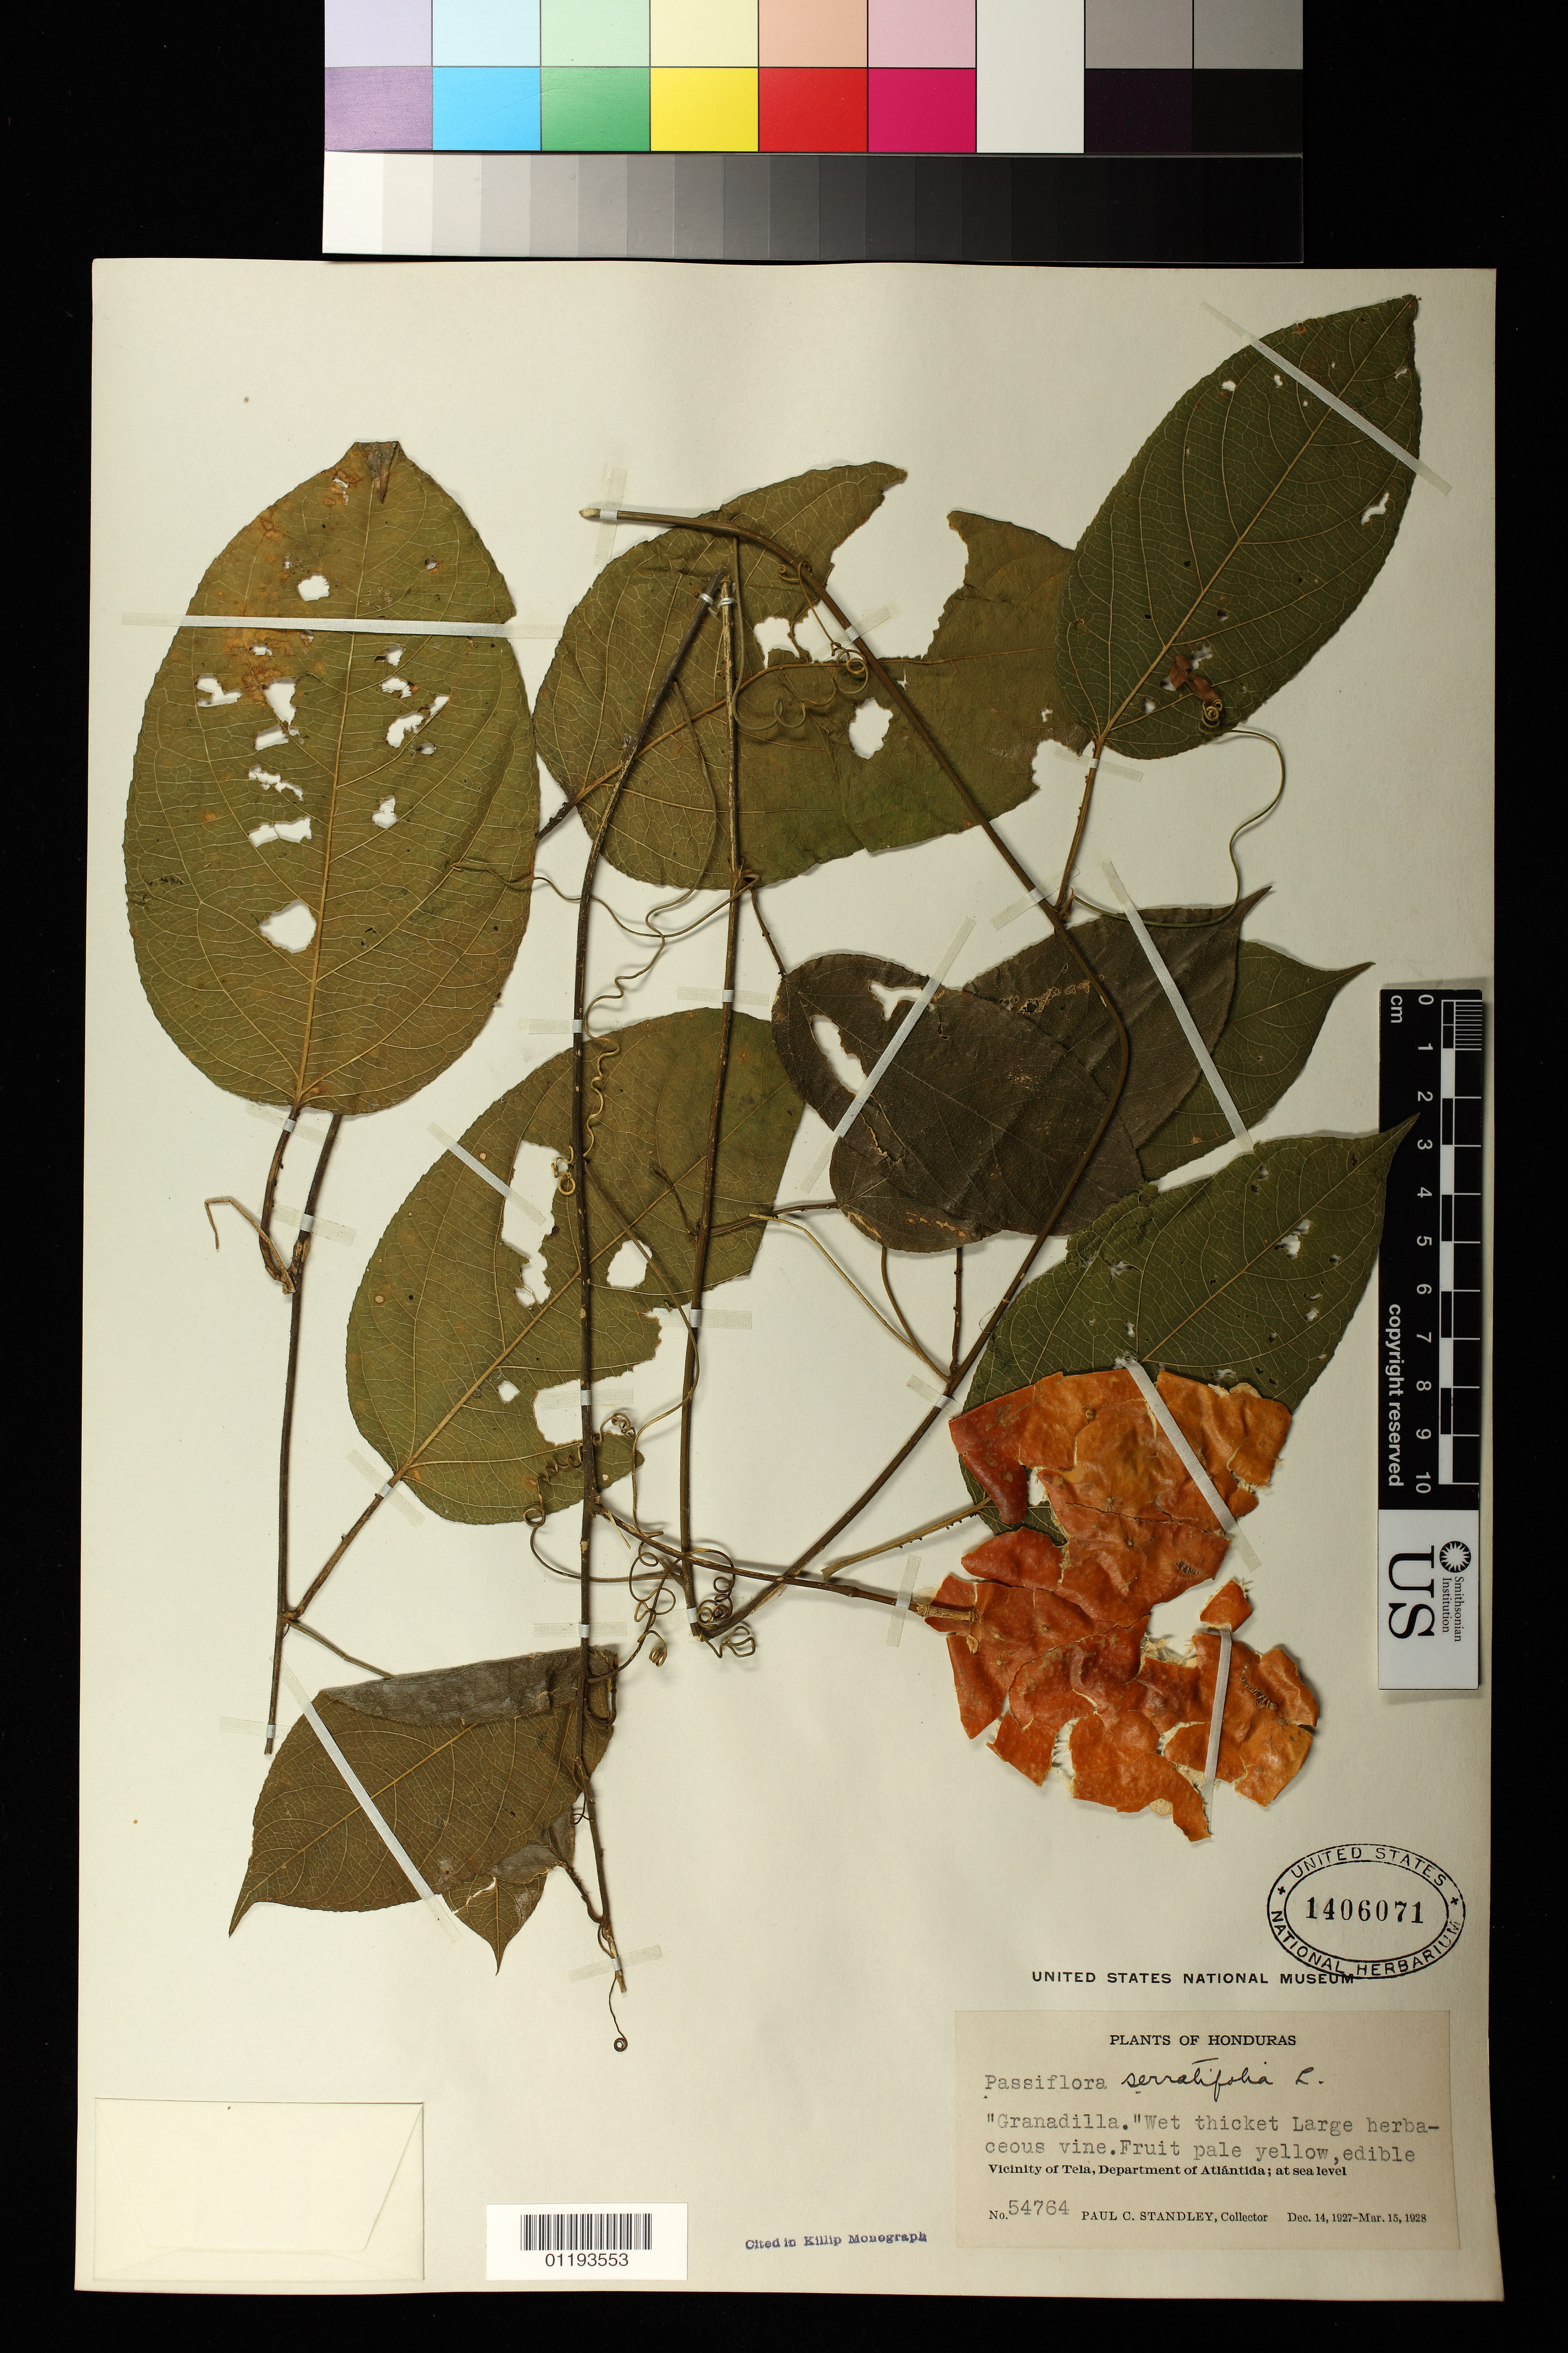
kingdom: Plantae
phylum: Tracheophyta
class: Magnoliopsida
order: Malpighiales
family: Passifloraceae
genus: Passiflora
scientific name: Passiflora serratifolia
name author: L.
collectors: P. C. Standley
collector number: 54764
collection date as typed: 1927 Dec 14 1928 Mar 15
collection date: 1927-12-14/1928-03-15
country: Honduras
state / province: Atlántida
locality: Vicinity of Tela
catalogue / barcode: US 1406071